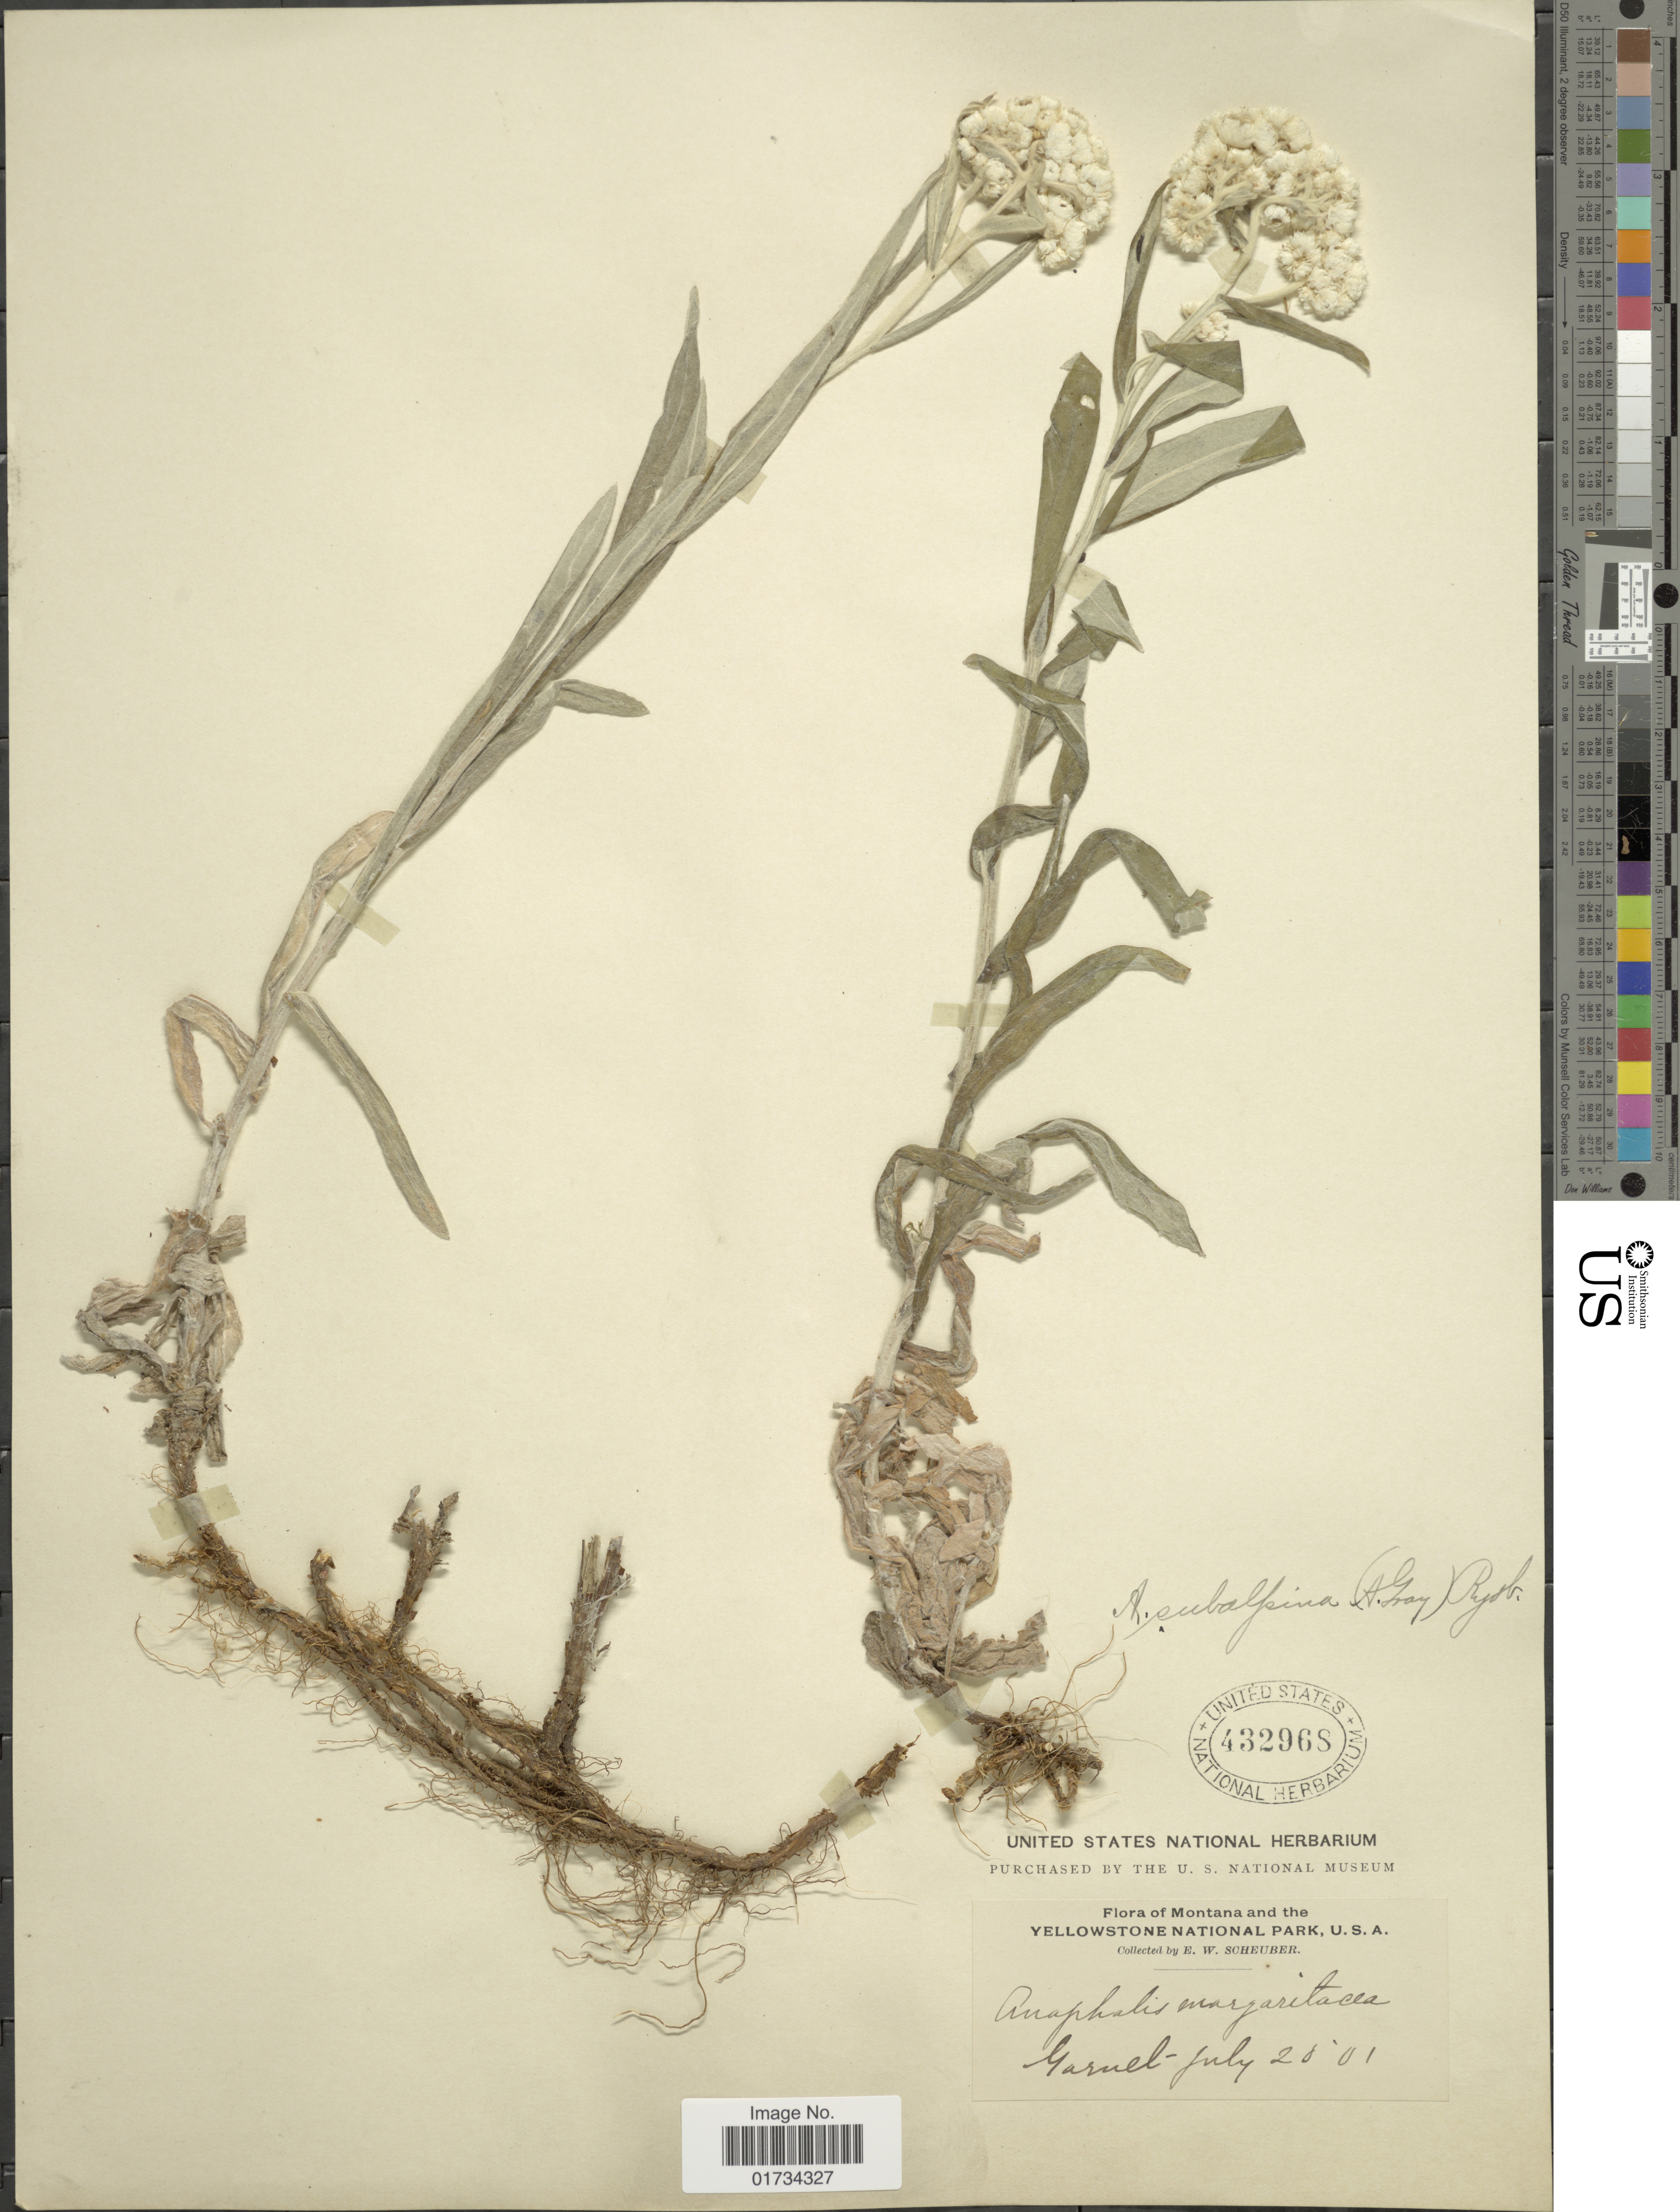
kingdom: Plantae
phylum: Tracheophyta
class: Magnoliopsida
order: Asterales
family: Asteraceae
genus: Anaphalis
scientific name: Anaphalis subalpina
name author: (A. Gray) Rydb.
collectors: E. Scheuber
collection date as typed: Transcribed d/m/y: 28/7/1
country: United States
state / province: Montana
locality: Montana and the Yellowstone National Park Garnel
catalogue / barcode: US 432968